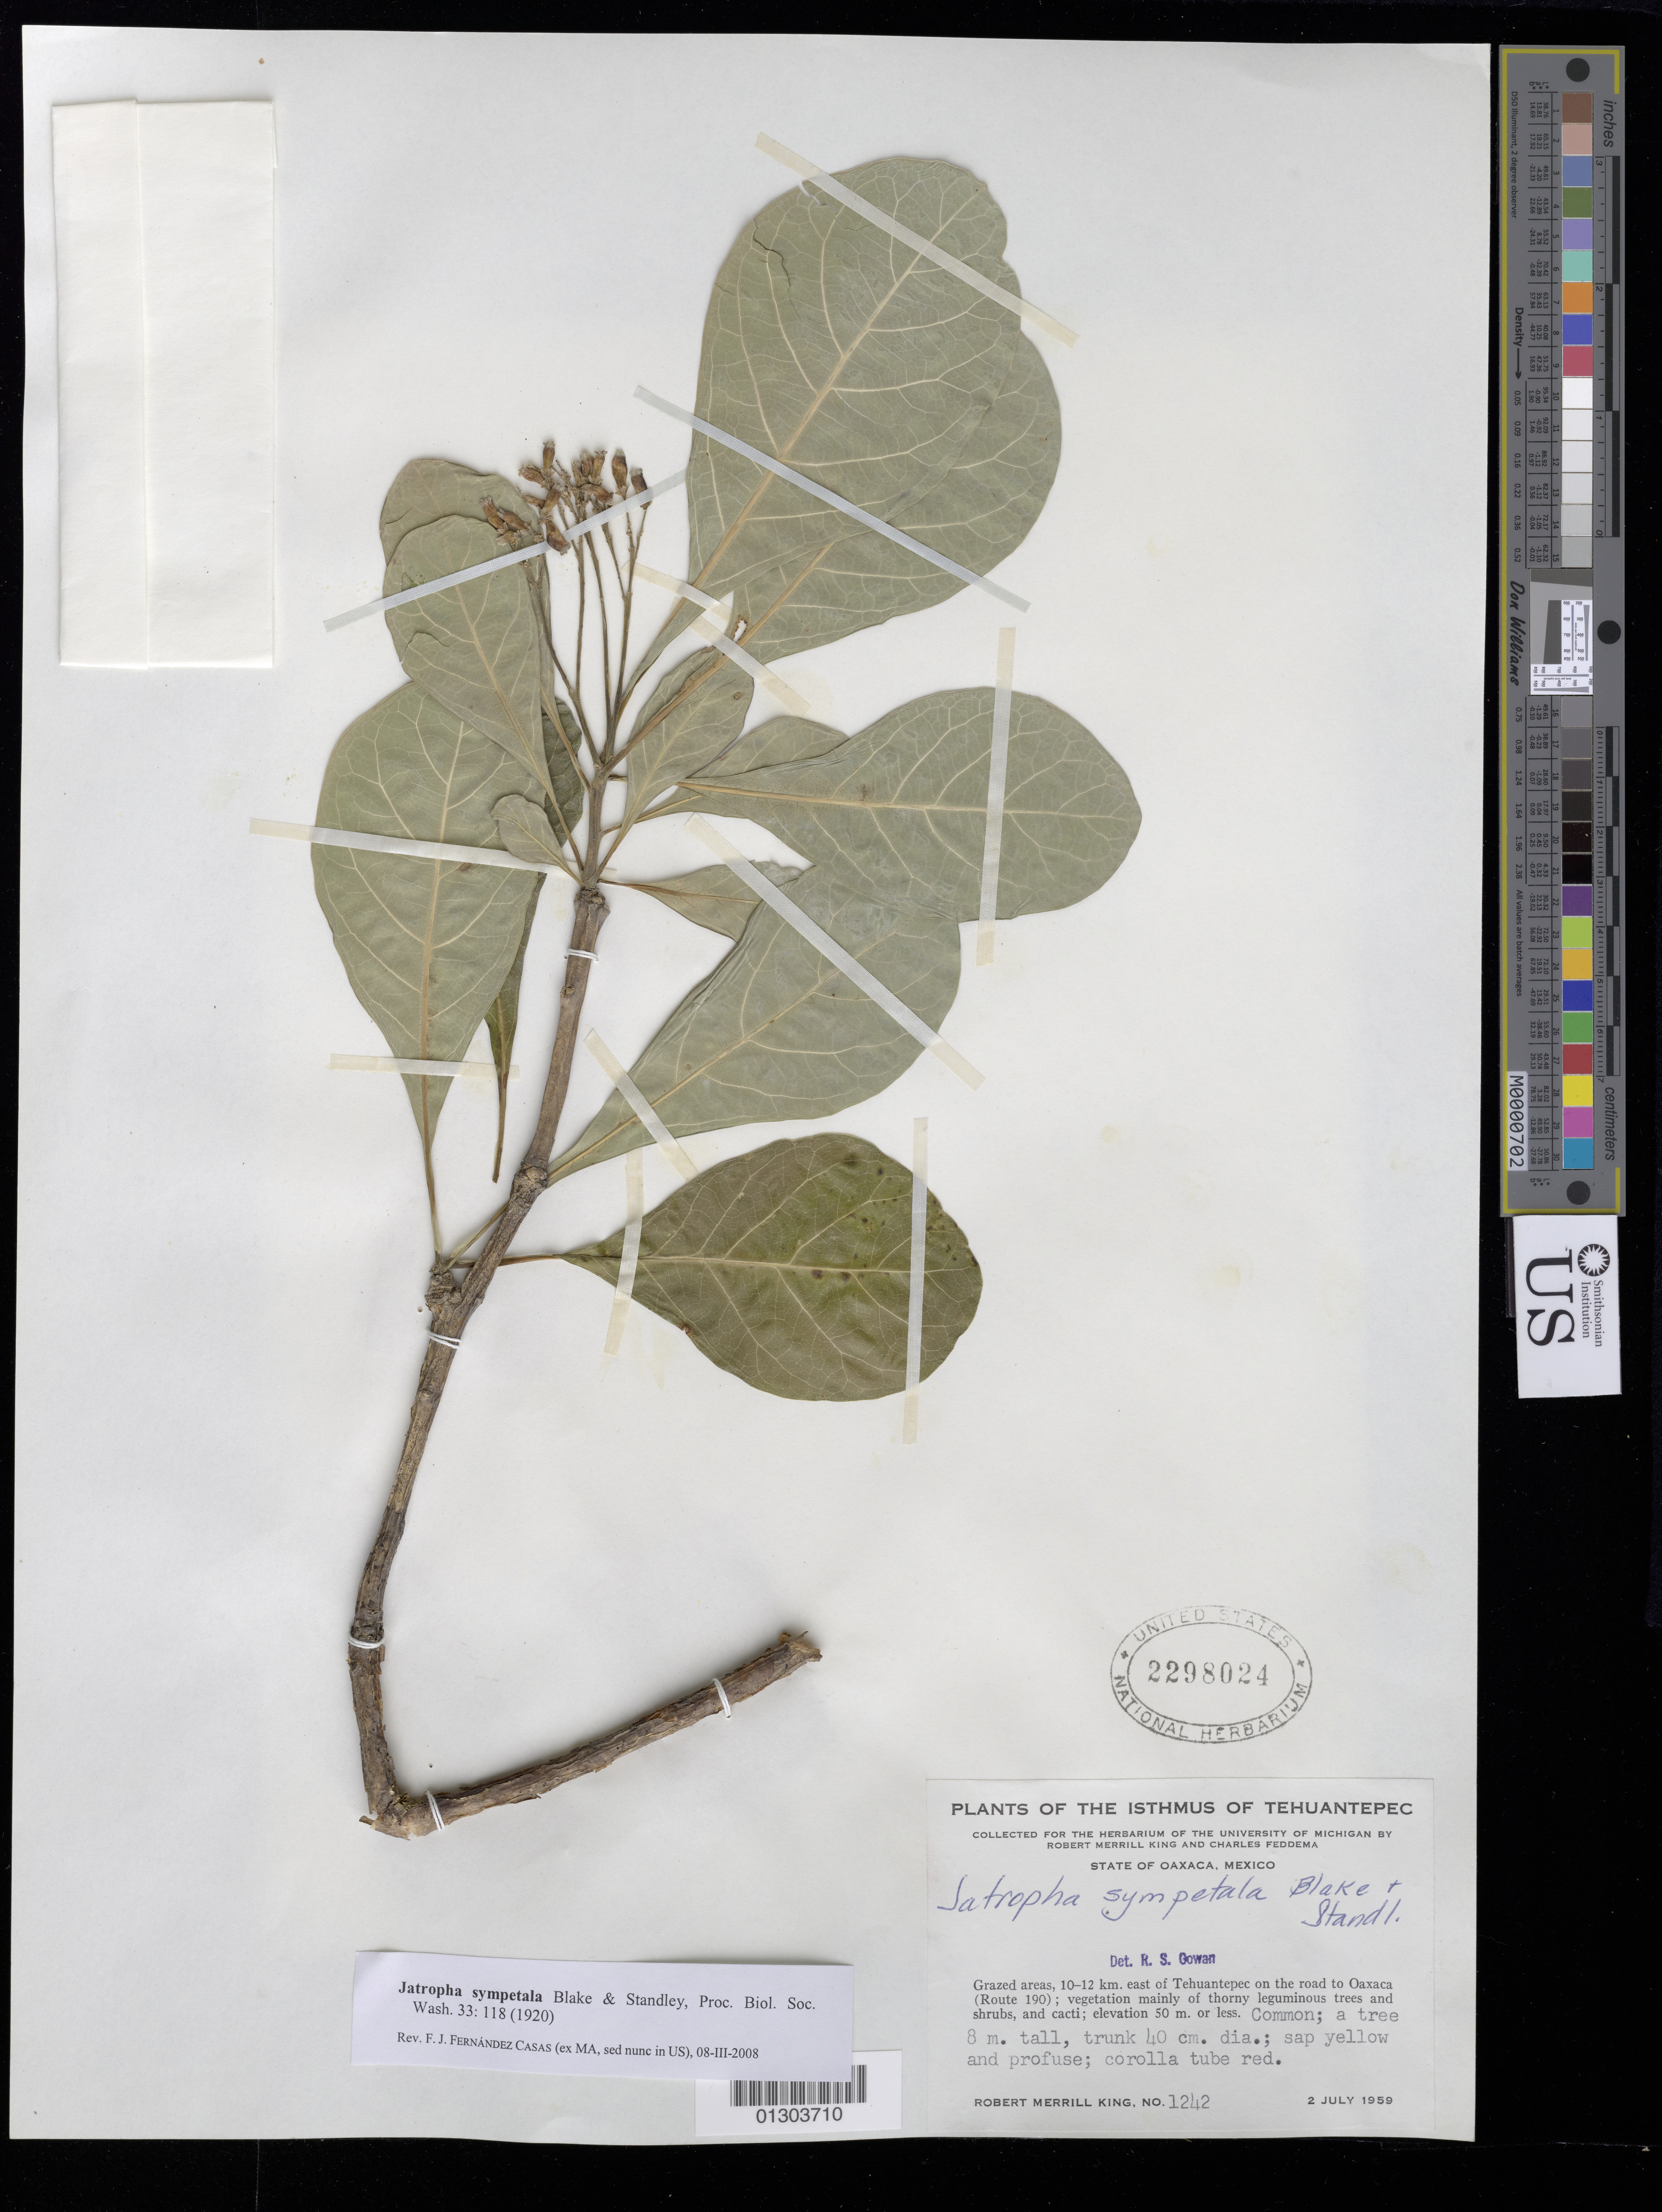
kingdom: Plantae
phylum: Tracheophyta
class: Magnoliopsida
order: Malpighiales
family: Euphorbiaceae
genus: Jatropha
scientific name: Jatropha sympetala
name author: Standl. & S.F. Blake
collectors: R. M. King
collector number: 1242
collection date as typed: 2 Jul 1959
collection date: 1959-07-02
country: Mexico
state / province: Oaxaca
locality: Isthmus of Tehuantepec.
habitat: Tree.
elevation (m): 50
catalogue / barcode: US 2298024